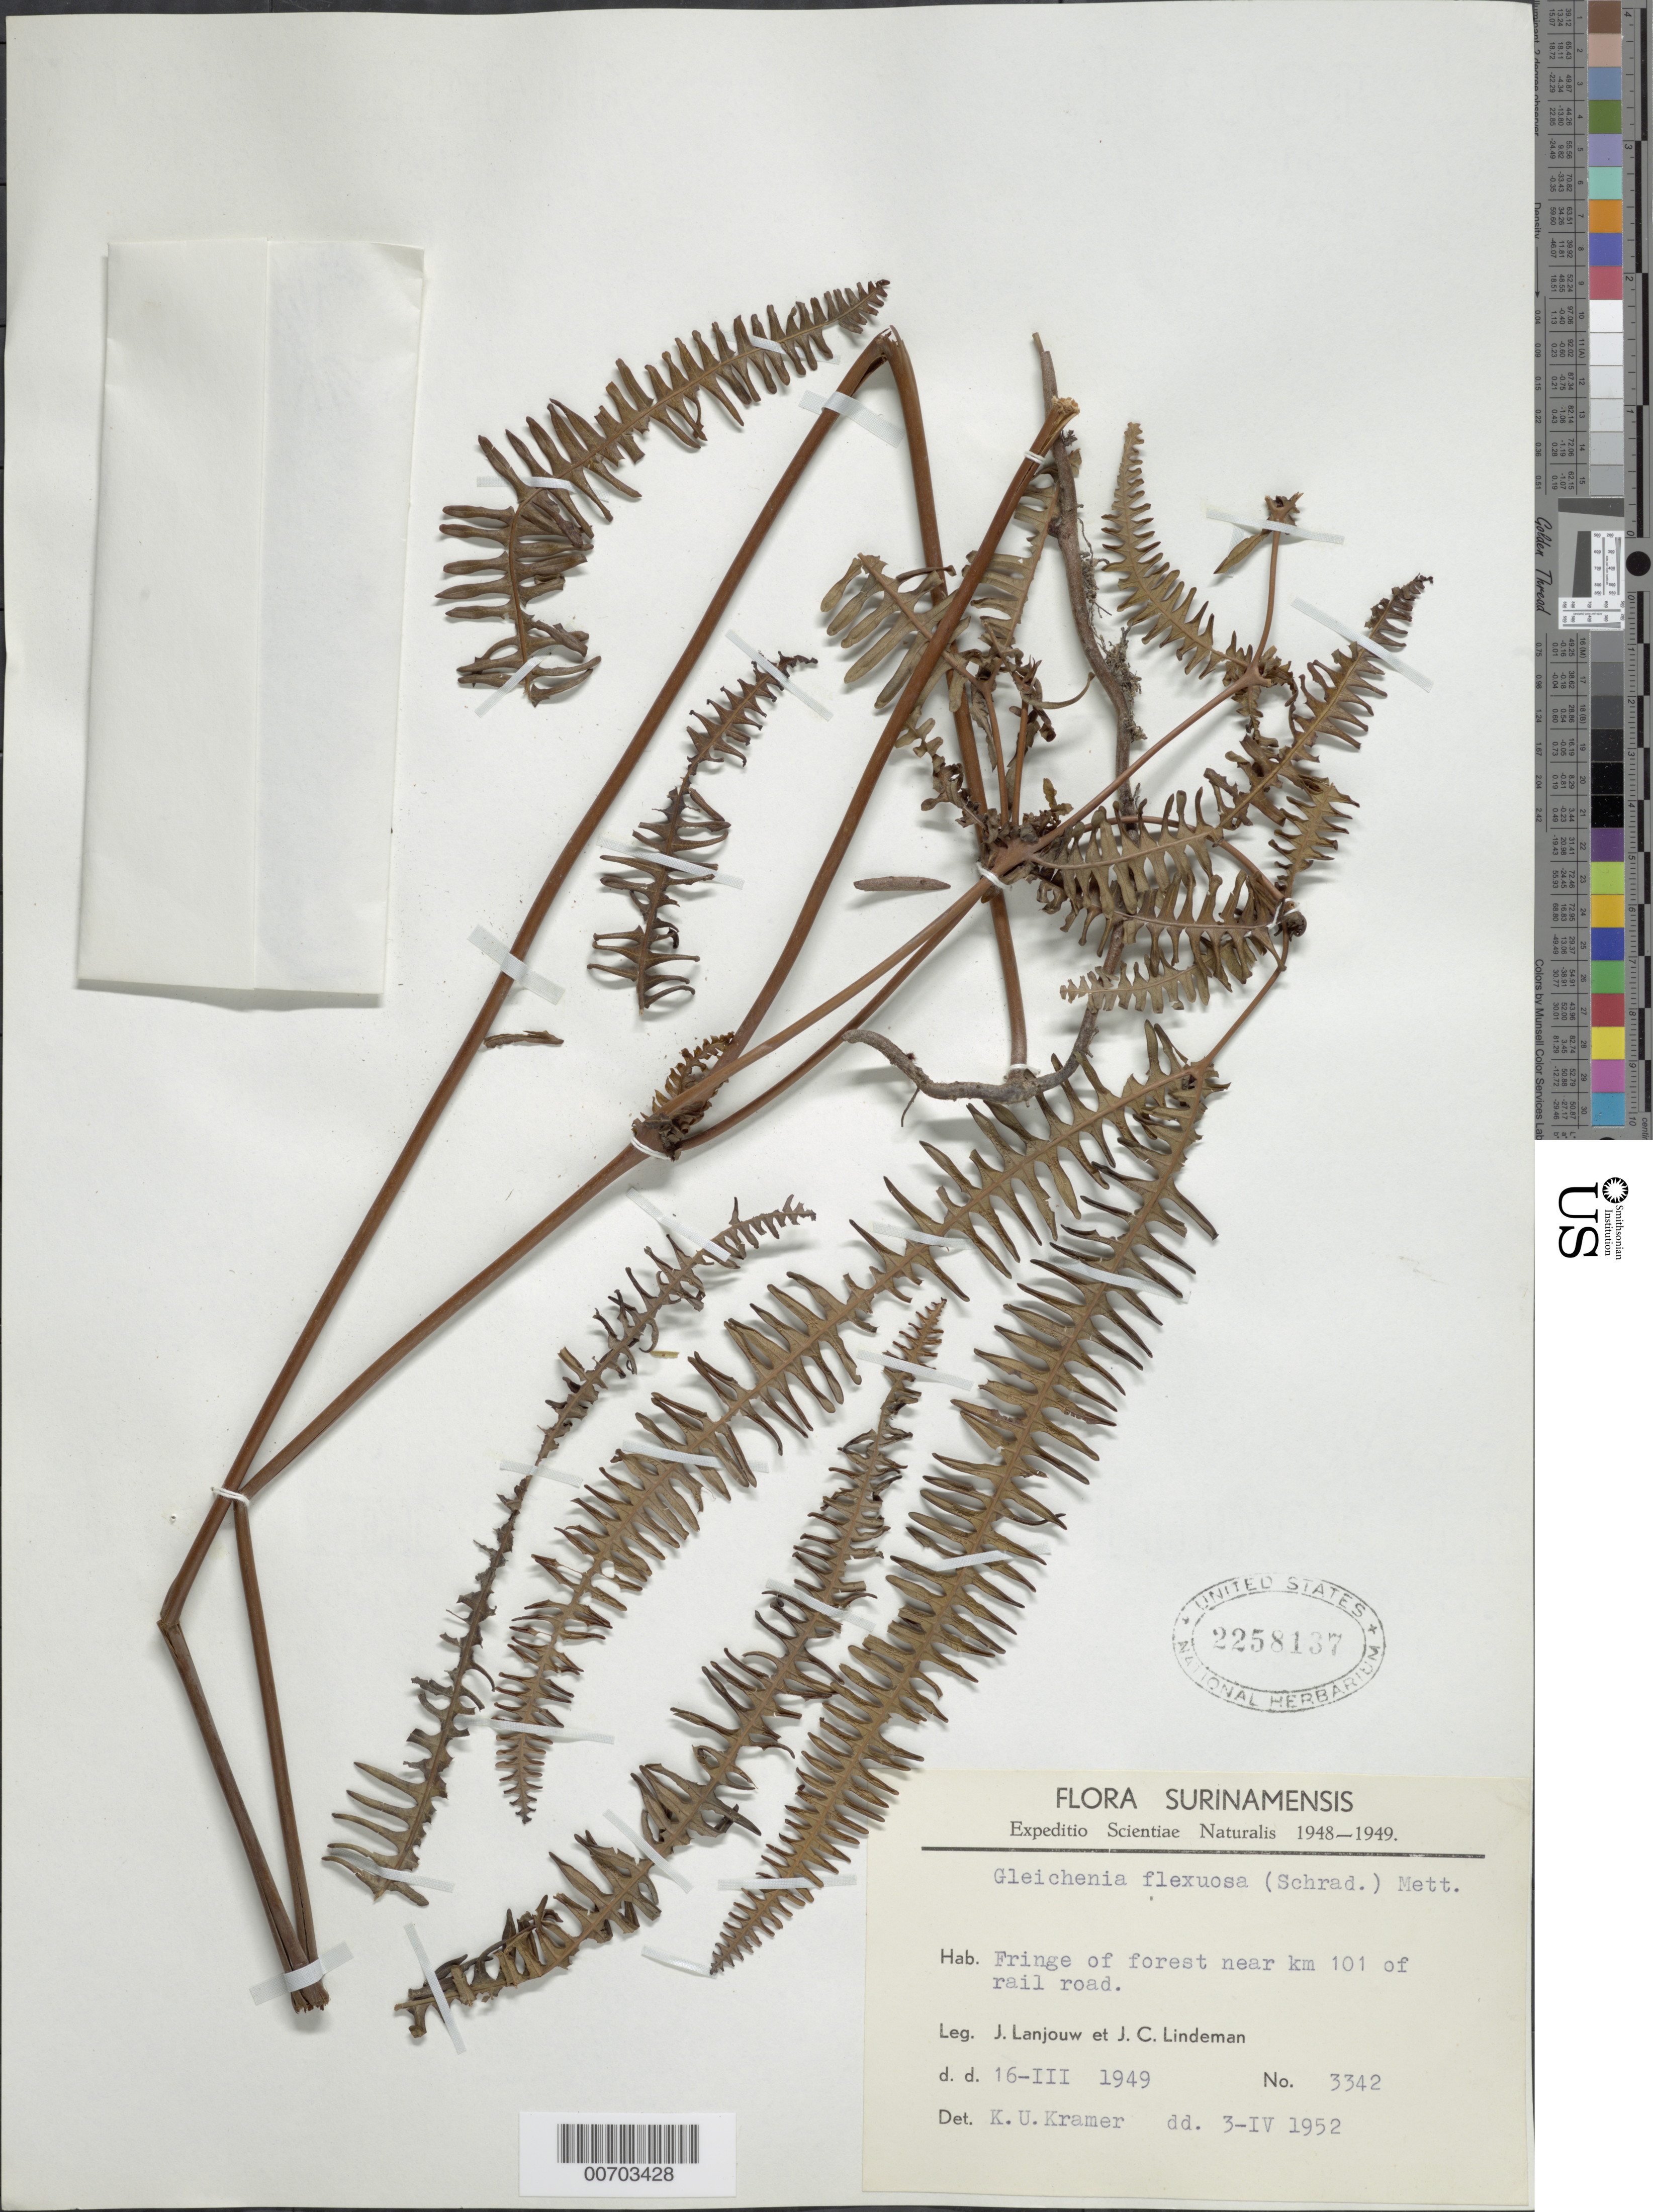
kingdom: Plantae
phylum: Tracheophyta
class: Polypodiopsida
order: Gleicheniales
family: Gleicheniaceae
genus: Dicranopteris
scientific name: Dicranopteris flexuosa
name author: (Schrad.) Underw.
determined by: Kramer, K. U.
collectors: J. Lanjouw & J. C. Lindeman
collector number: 3342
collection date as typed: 16-Mar-49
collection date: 1949-03-16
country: Suriname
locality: Km 101 of railroad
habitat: Fringe of forest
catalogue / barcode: US 2258137